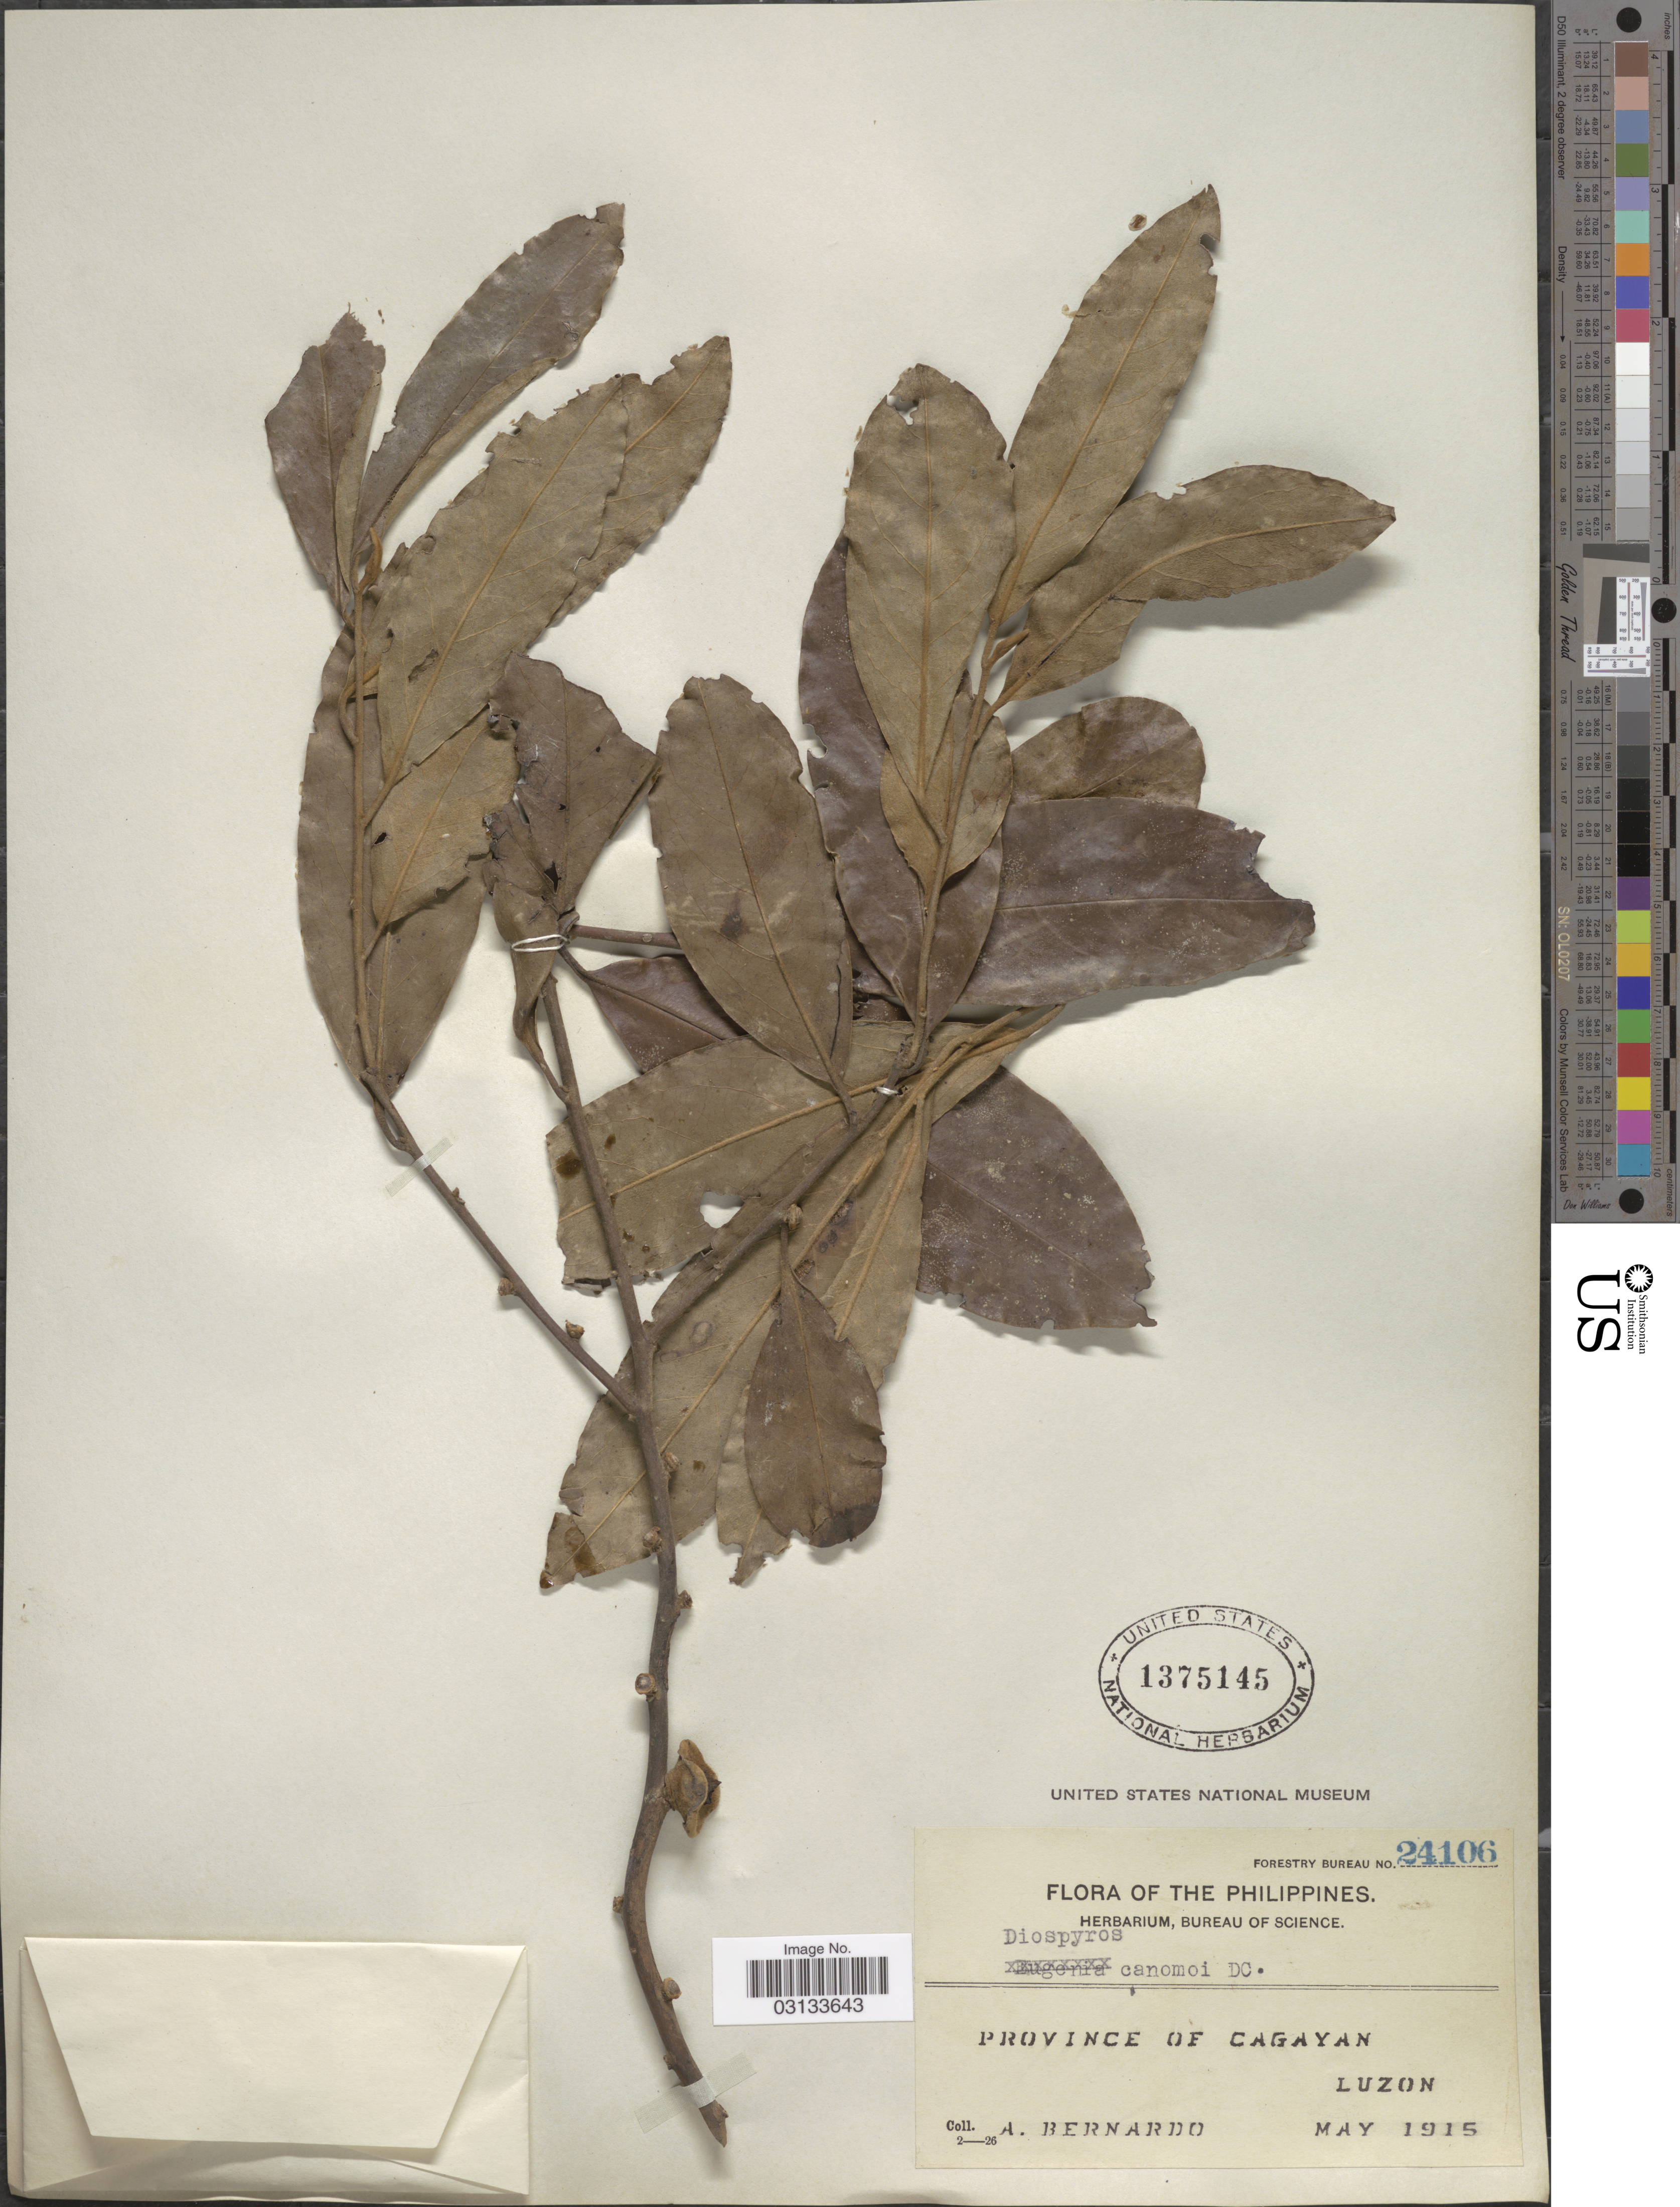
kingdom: Plantae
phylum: Tracheophyta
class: Magnoliopsida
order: Ericales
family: Ebenaceae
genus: Diospyros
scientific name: Diospyros multiflora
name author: Blanco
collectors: A. Bernardo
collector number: Forestry Bureau 24106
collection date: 1915-05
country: Philippines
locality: Province of Cagayan. Luzon.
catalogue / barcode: US 1375145